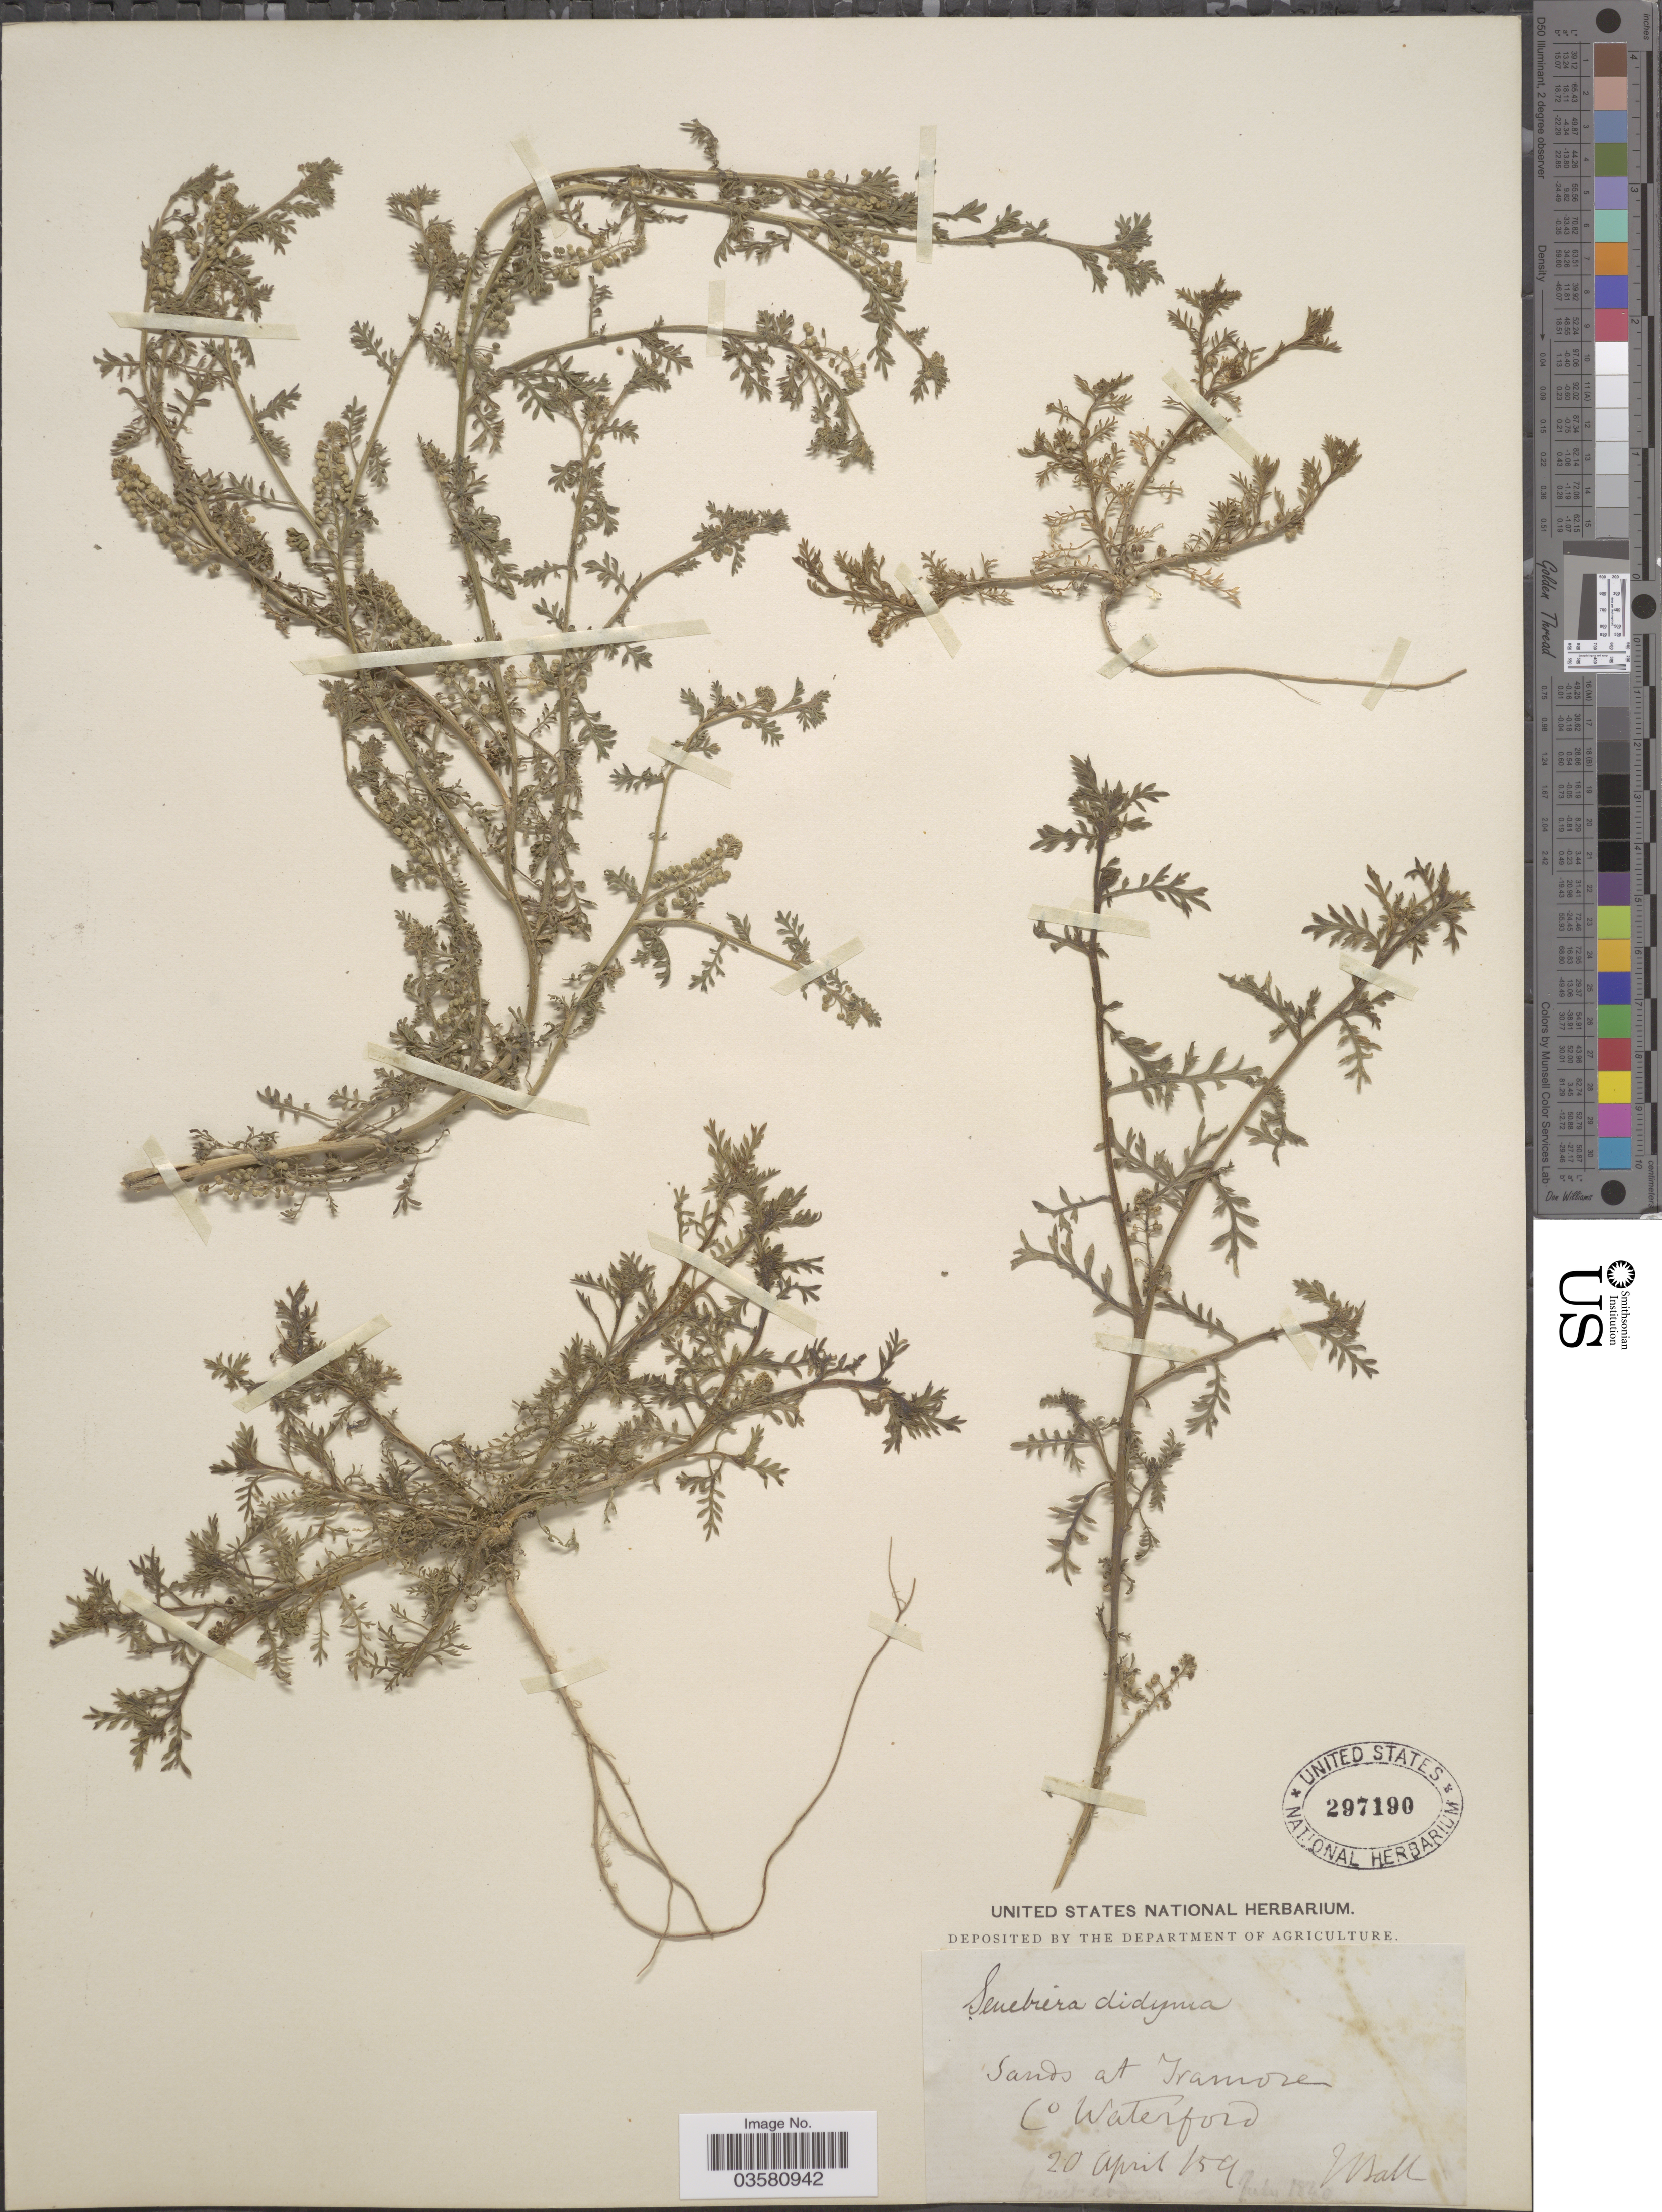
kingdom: Plantae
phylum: Tracheophyta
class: Magnoliopsida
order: Brassicales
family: Brassicaceae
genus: Lepidium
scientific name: Lepidium didymum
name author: L.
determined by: Strong, M. T., (US), Smithsonian Institution - National Museum of Natural History (UNITED STATES)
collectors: J. Ball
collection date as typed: Transcribed d/m/y: 20/4/59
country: Ireland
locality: Sands at Tramore Co Waterford.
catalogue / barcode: US 297190